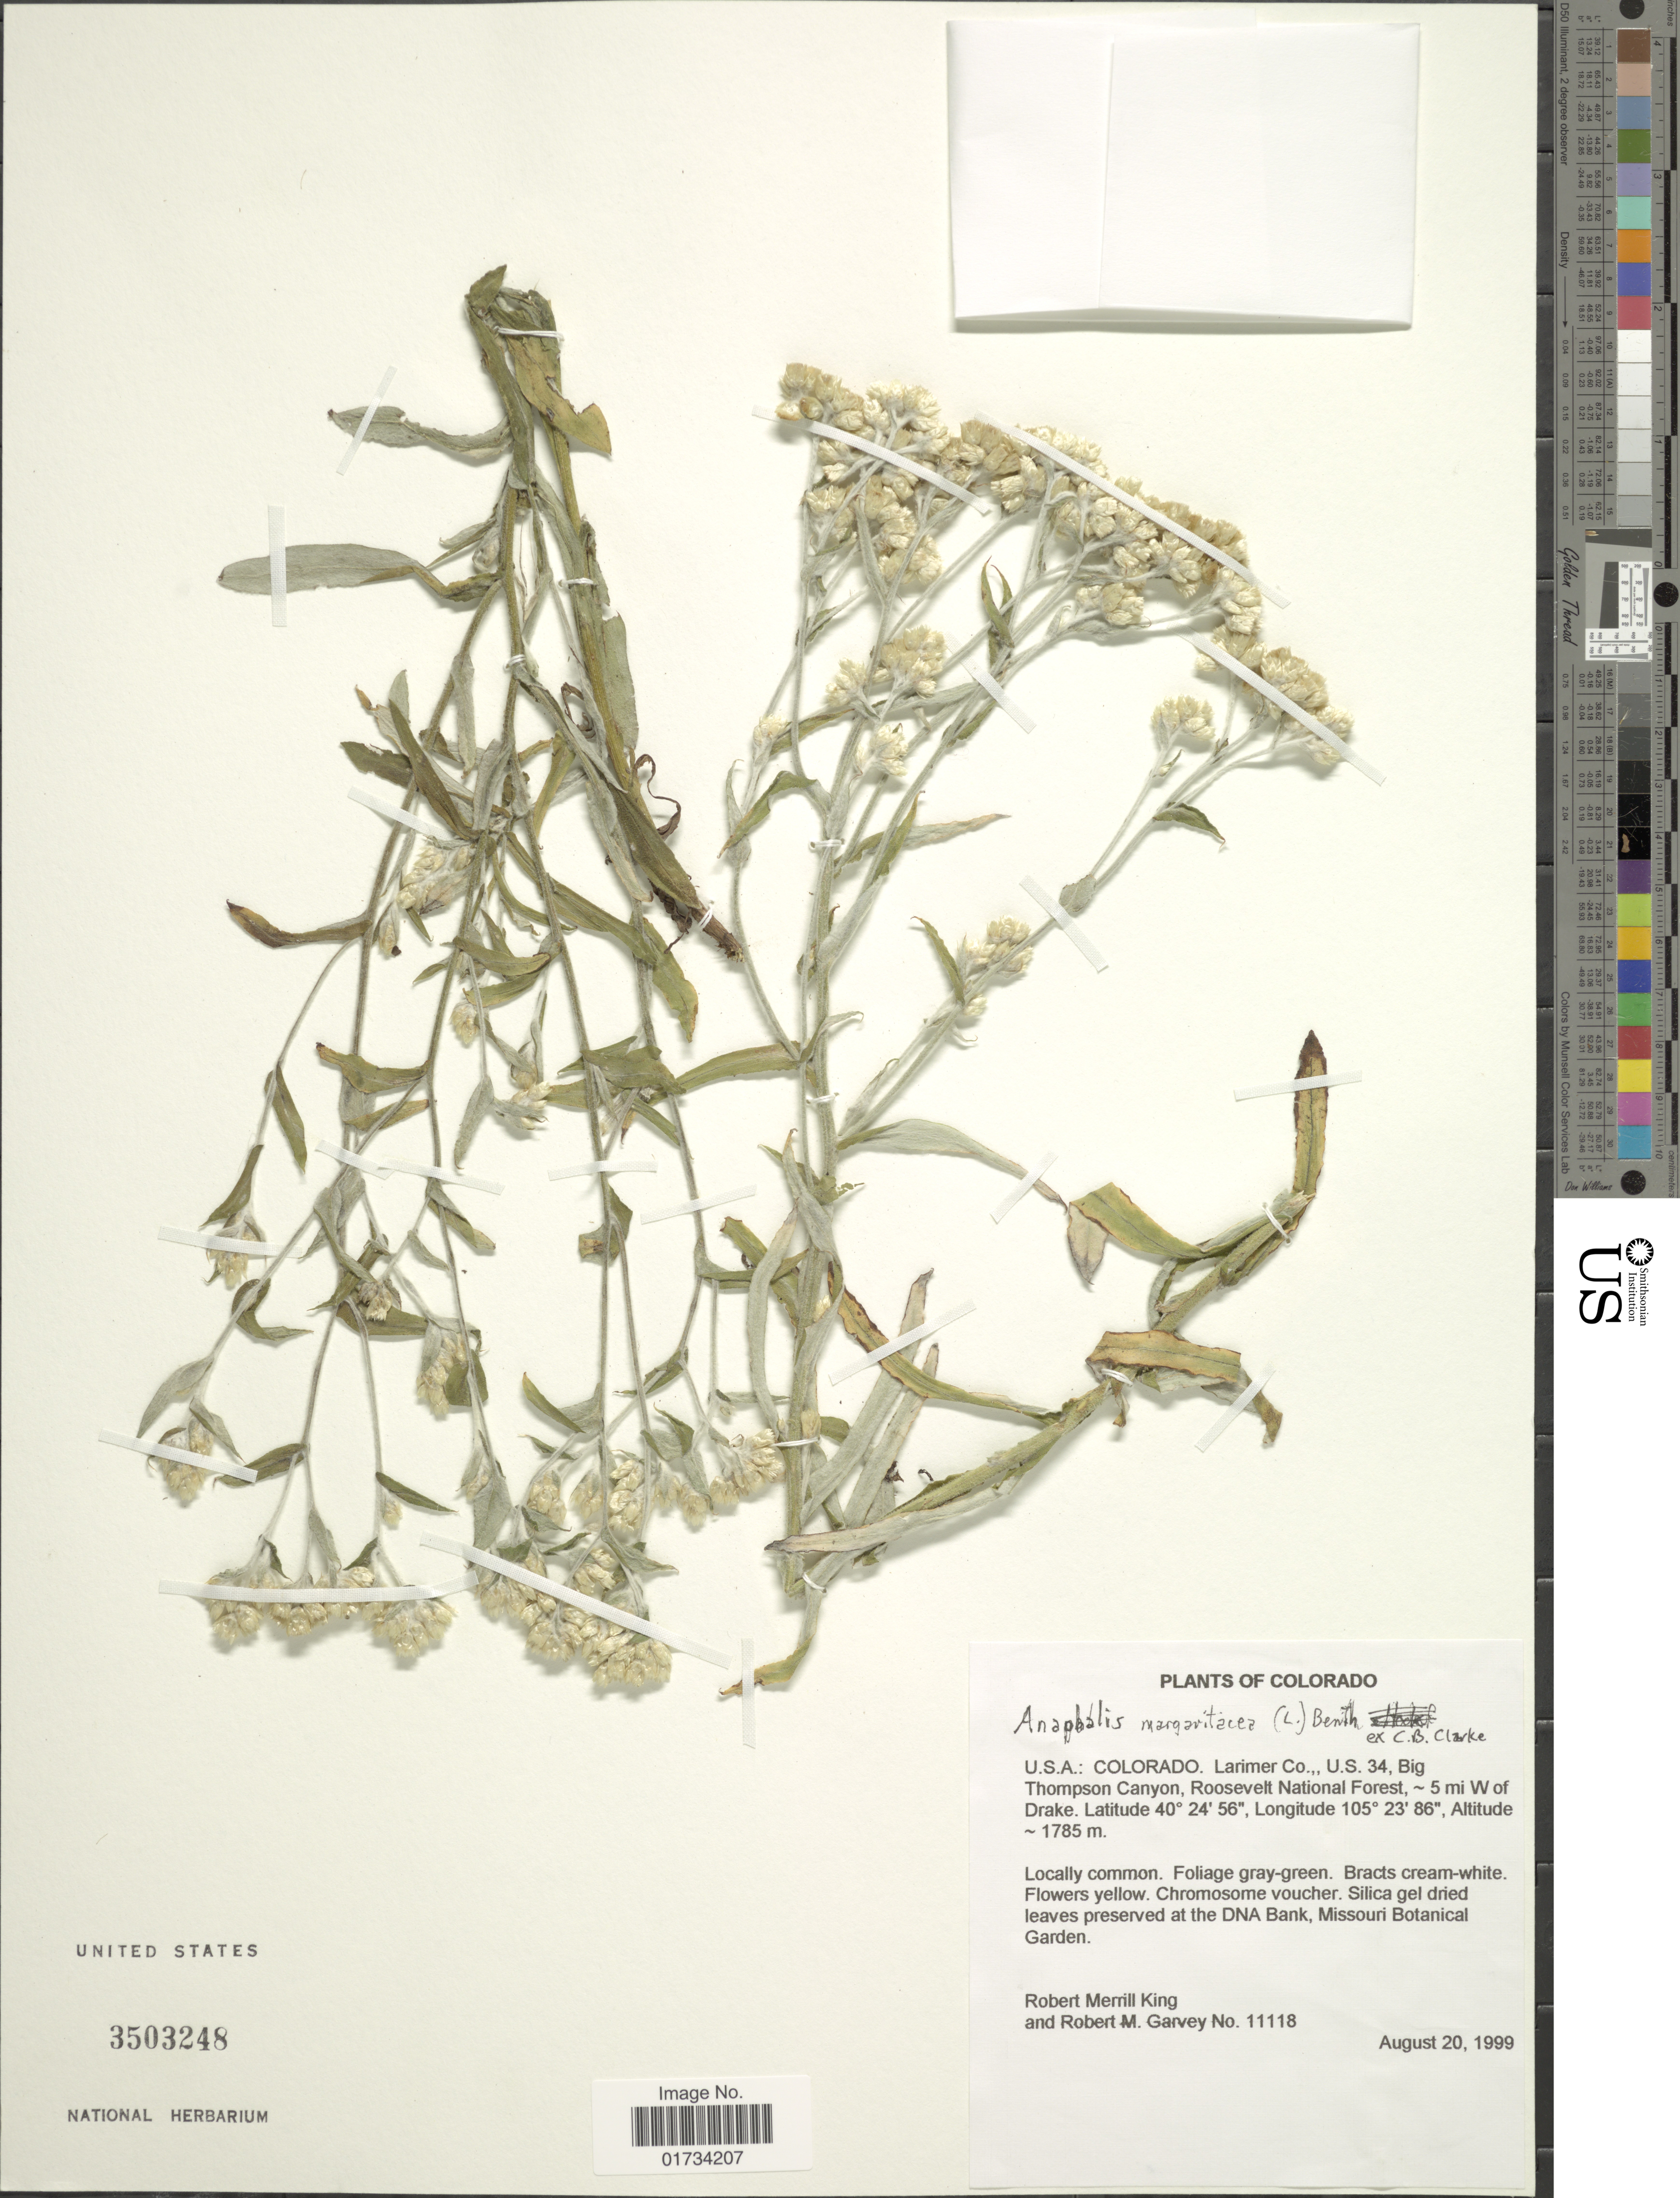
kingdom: Plantae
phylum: Tracheophyta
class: Magnoliopsida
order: Asterales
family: Asteraceae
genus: Anaphalis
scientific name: Anaphalis margaritacea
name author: (L.) Benth. & Hook. f.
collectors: R. M. King & R. Garvey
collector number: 11118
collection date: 1999-08-20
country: United States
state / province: Colorado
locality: Larimer Co., U.S. 34, Big Thompson Canyon, Roosevelt National Forest, 5 mi W of Drake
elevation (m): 1785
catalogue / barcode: US 3503248